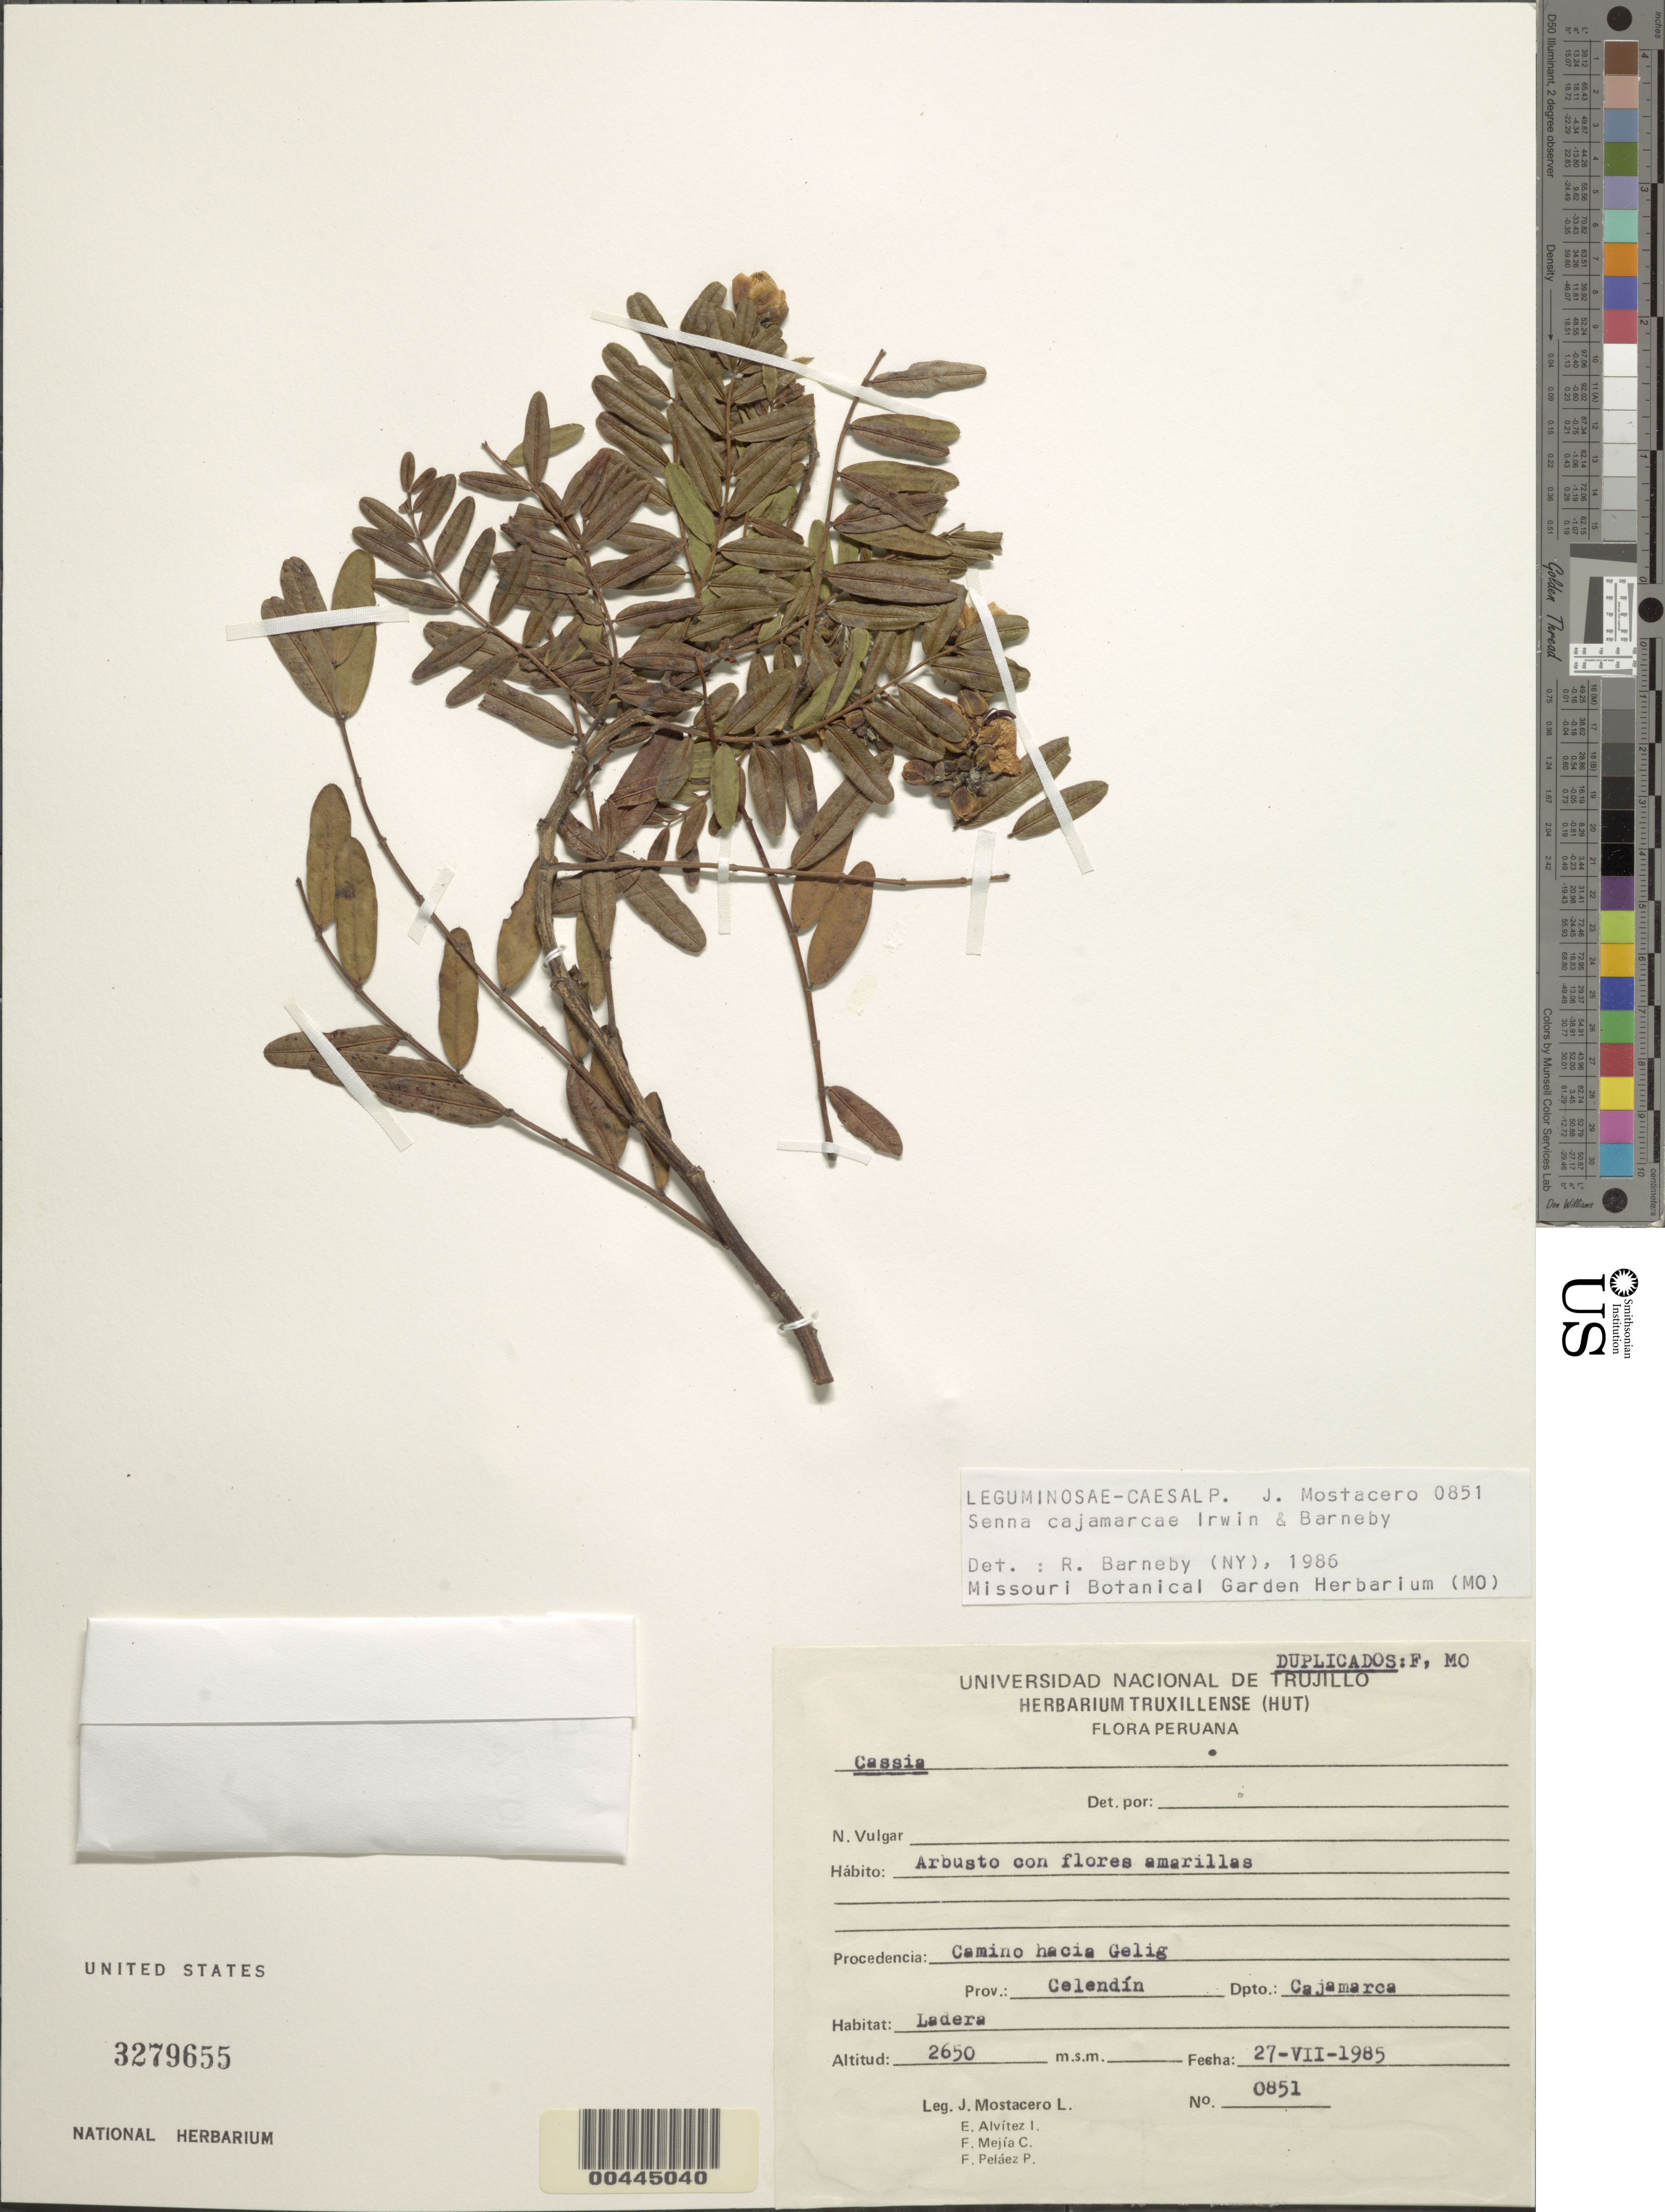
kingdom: Plantae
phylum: Tracheophyta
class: Magnoliopsida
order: Fabales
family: Fabaceae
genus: Senna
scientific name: Senna cajamarcae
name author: H.S. Irwin & Barneby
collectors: J. Mostacero L., E. Alvitez I., F. Mejia C. & F. Pelaez P.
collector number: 0851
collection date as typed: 27 Jul 1985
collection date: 1985-07-27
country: Peru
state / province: Cajamarca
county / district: Celendín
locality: camino hacia Gelig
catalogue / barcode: US 3279655